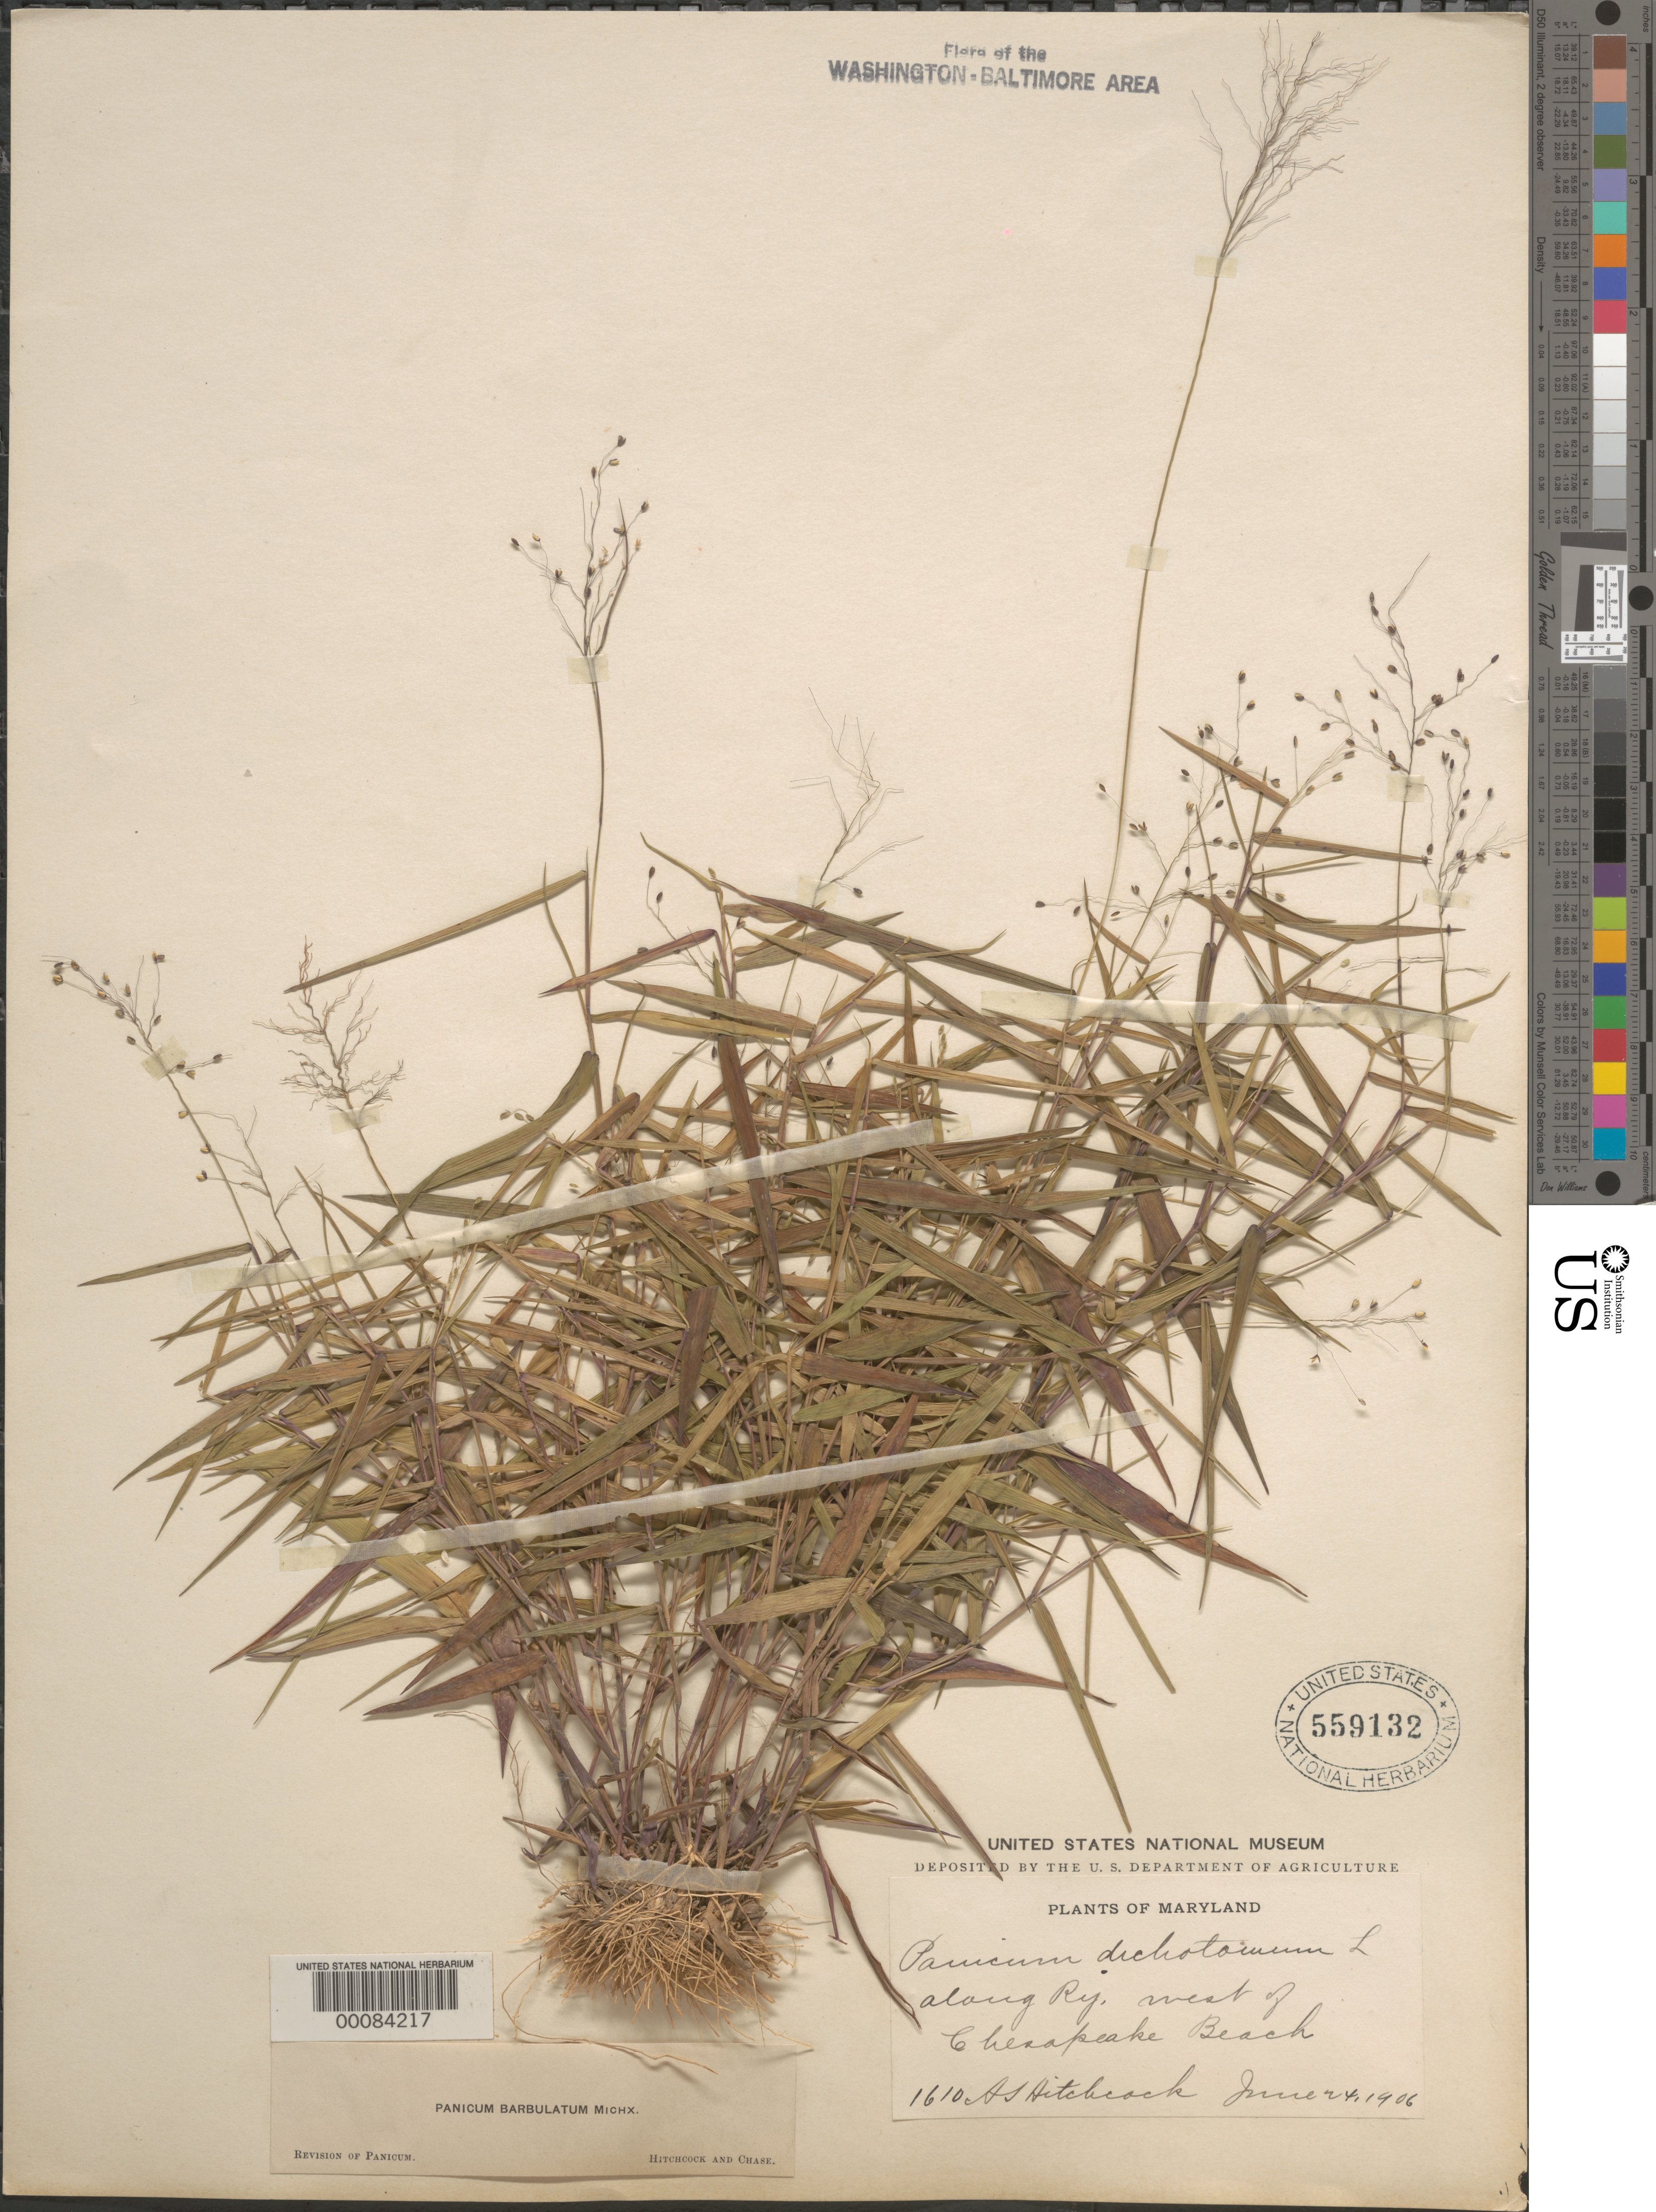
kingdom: Plantae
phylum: Tracheophyta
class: Liliopsida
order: Poales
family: Poaceae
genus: Dichanthelium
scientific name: Dichanthelium dichotomum var. dichotomum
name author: (L.) Gould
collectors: A. S. Hitchcock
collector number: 1610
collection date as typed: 24 Jun 1906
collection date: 1906-06-24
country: United States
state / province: Maryland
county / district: Calvert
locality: W of Chesapeake Beach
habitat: Roadside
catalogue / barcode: US 559132